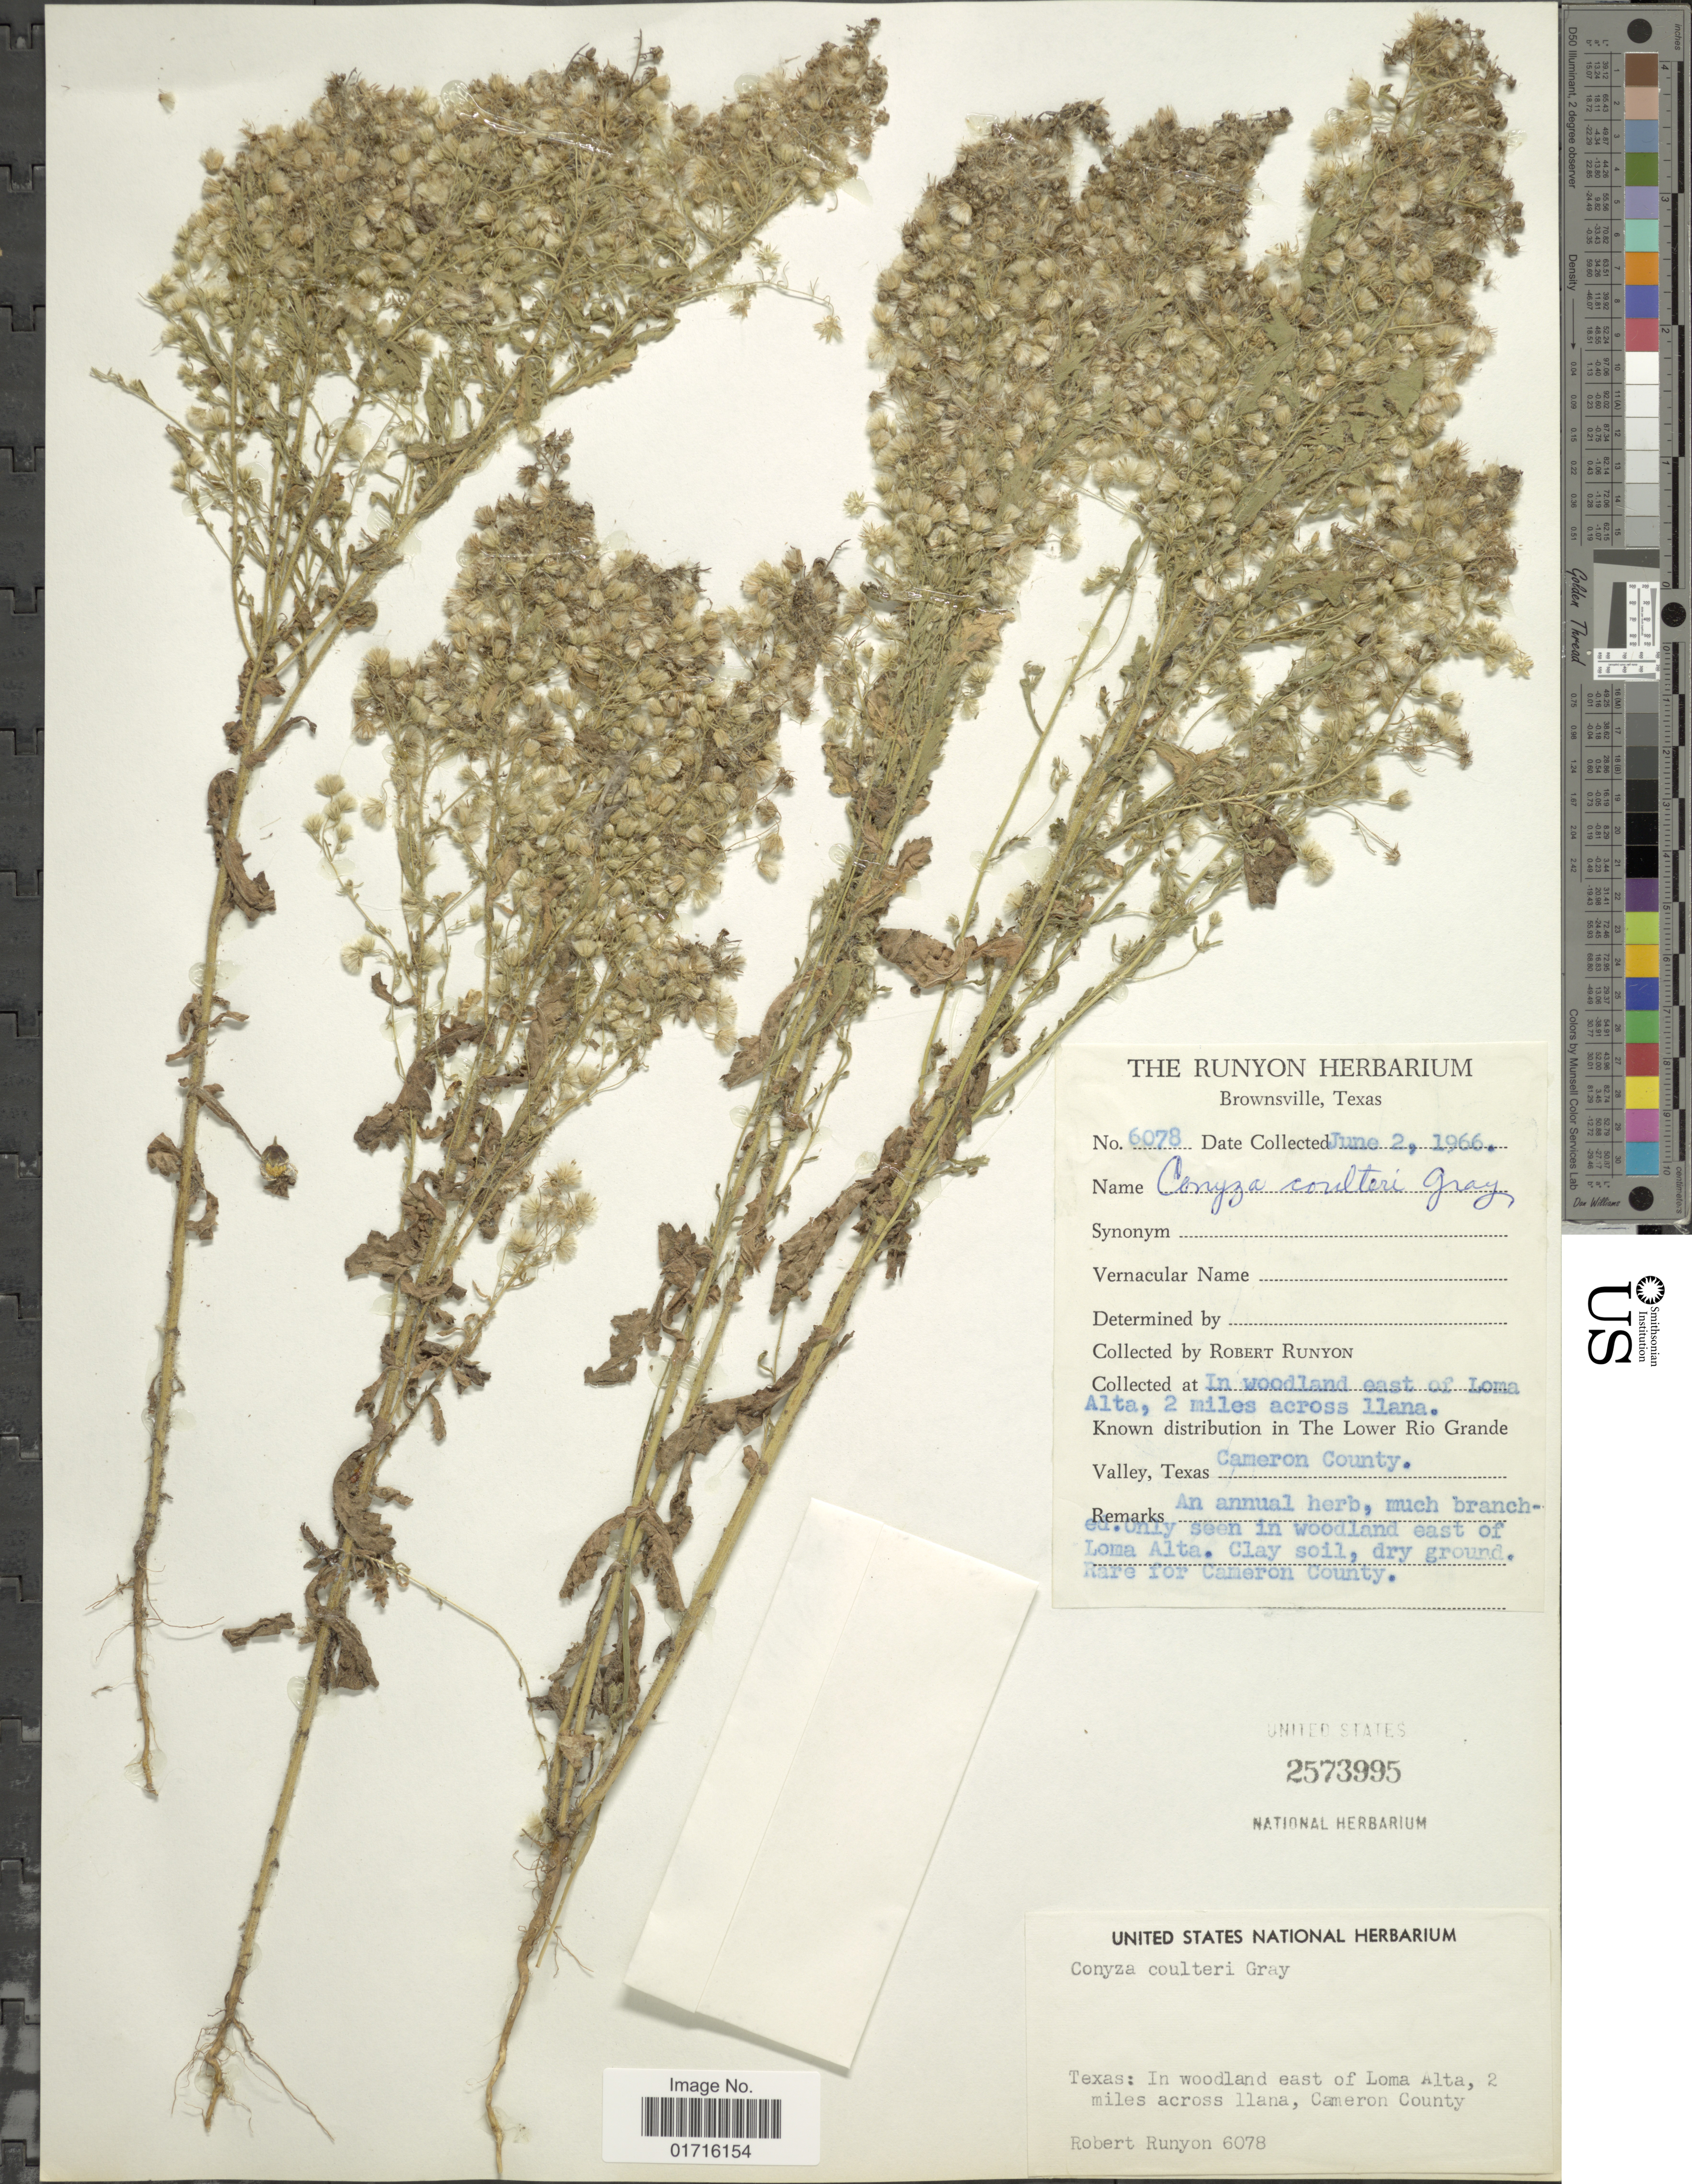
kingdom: Plantae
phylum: Tracheophyta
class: Magnoliopsida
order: Asterales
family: Asteraceae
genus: Conyza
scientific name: Conyza coulteri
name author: A. Gray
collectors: R. Runyon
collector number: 6078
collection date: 1966-06-02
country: United States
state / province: Texas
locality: Brownsville, in woodland east of Loma Alta, 2 miles across Ilana, The Lower Rio Grande Valley, Cameron County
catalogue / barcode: US 2573995